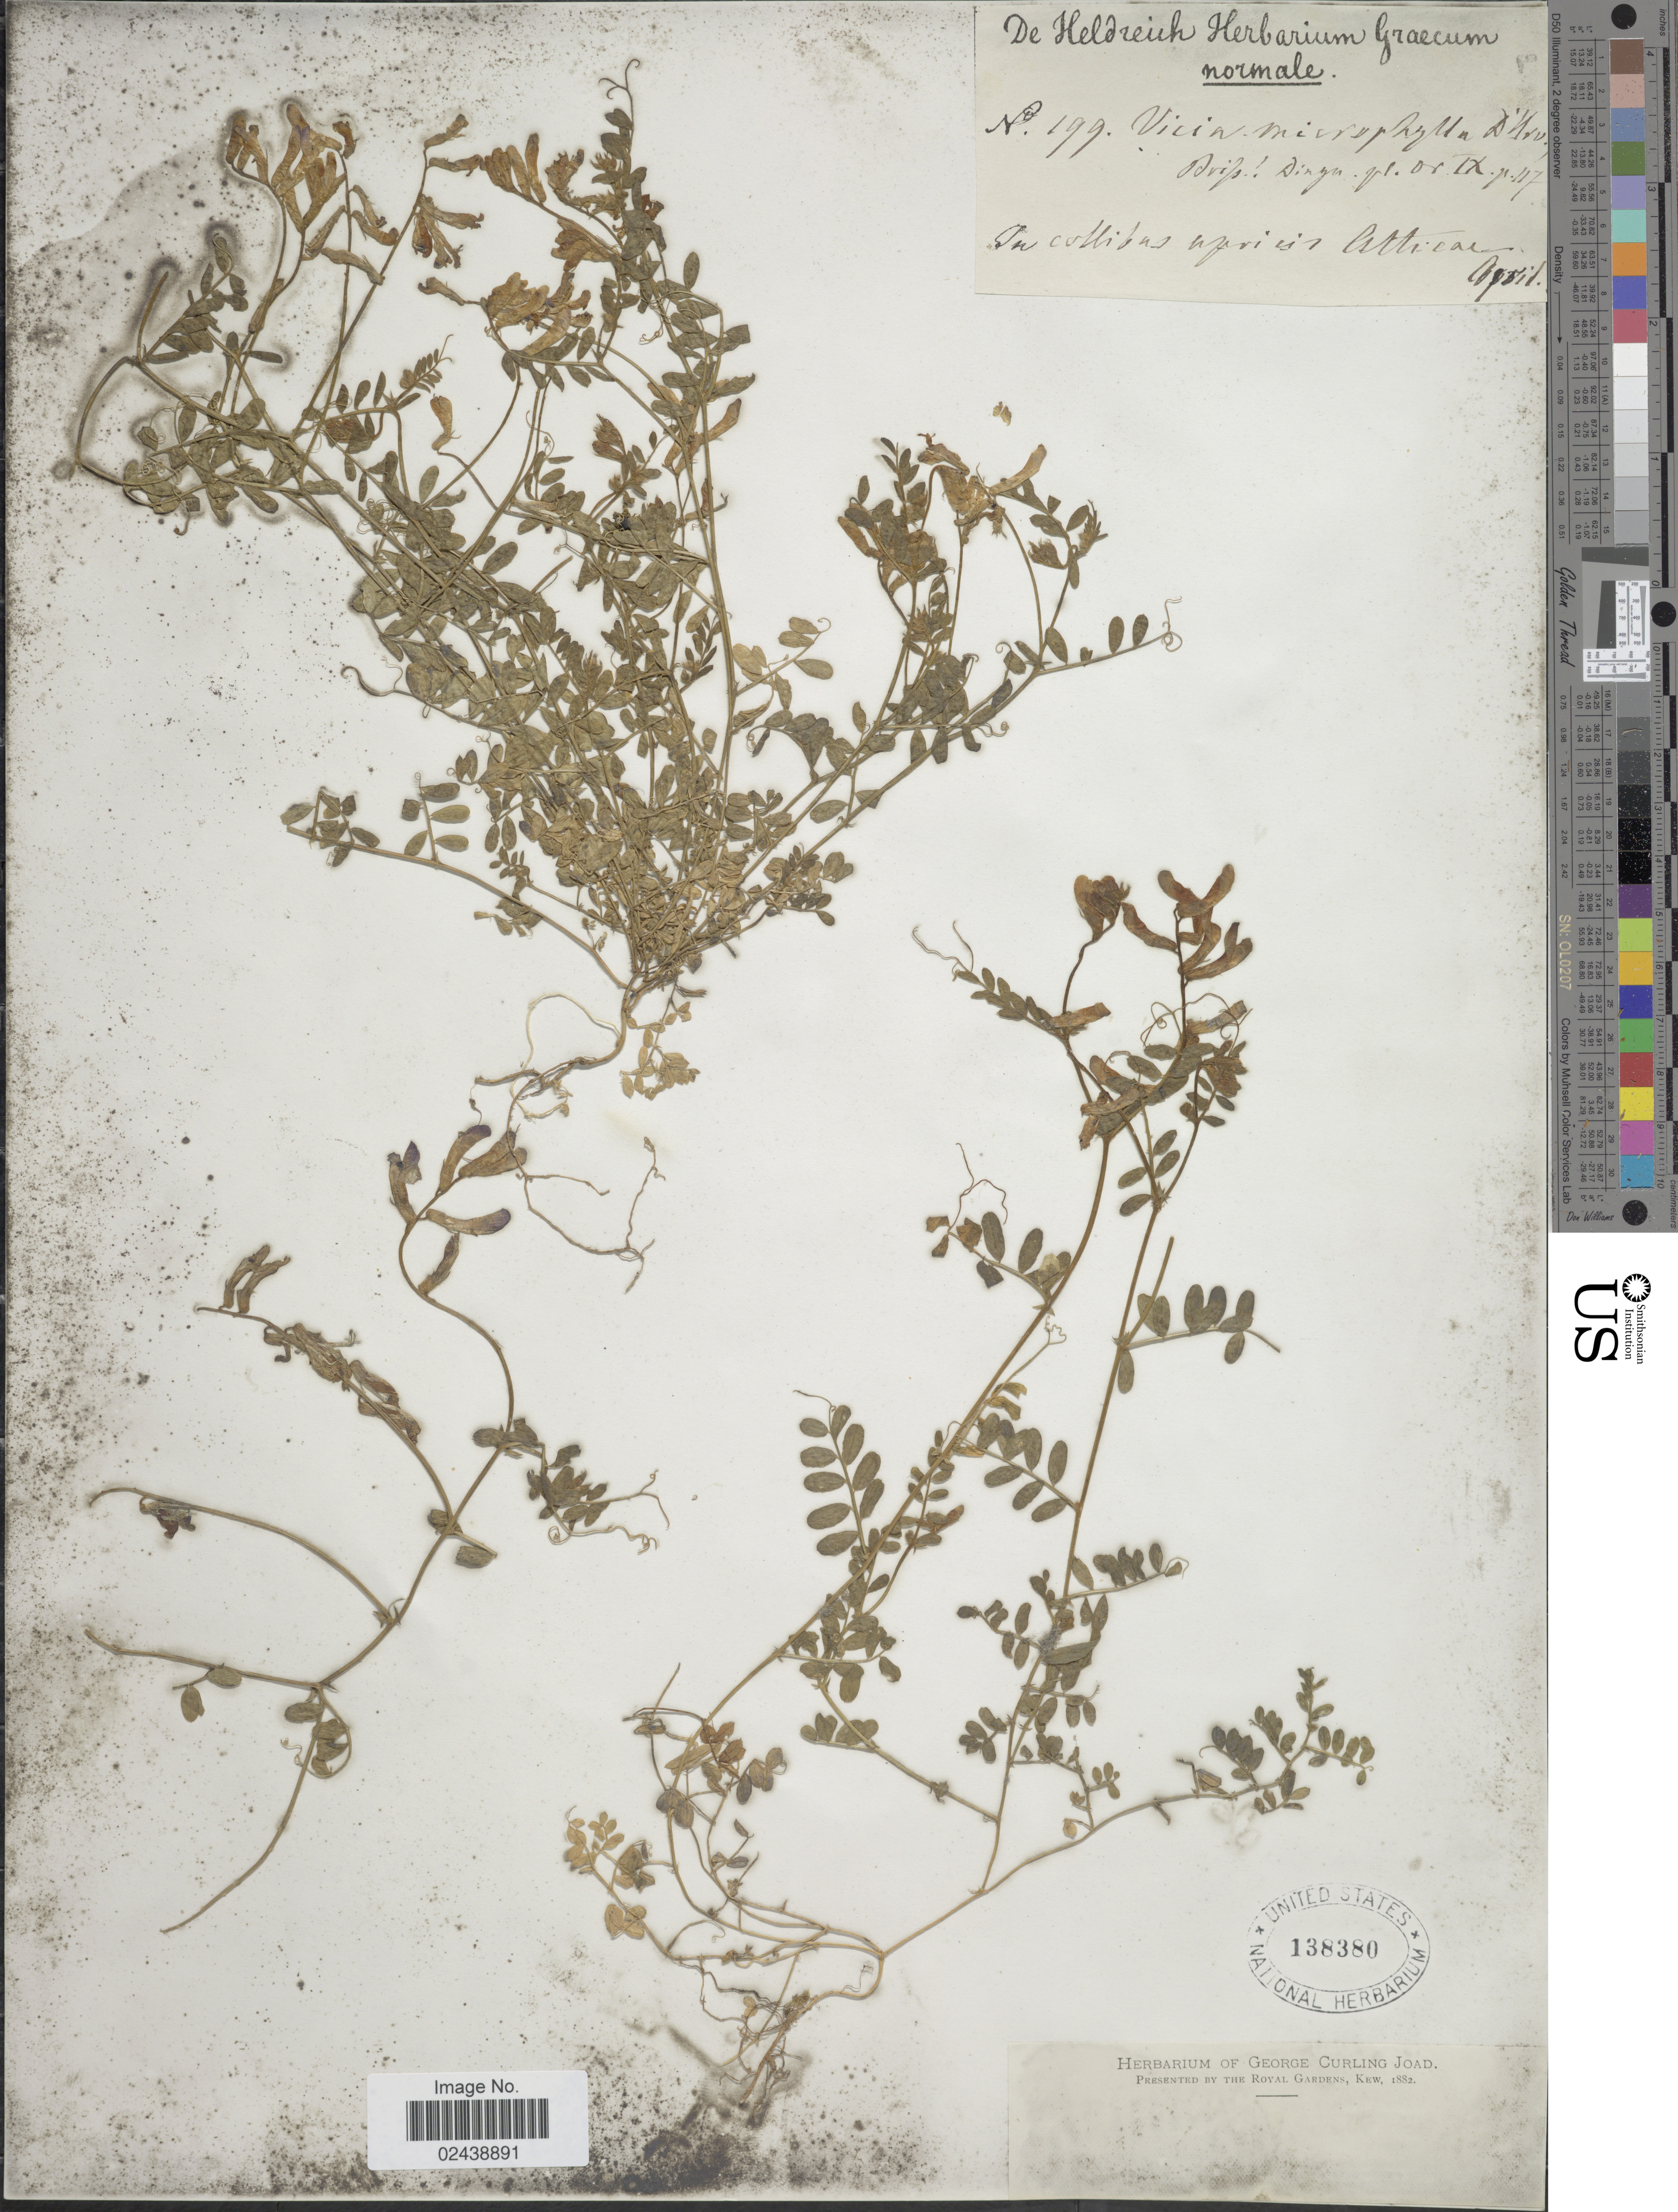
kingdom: Plantae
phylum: Tracheophyta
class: Magnoliopsida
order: Fabales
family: Fabaceae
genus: Vicia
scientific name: Vicia microphylla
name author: d'Urv.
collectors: ex herb. De Heldreich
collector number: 199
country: Greece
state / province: Attica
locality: In collibus aprisis Atticai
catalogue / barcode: US 138380